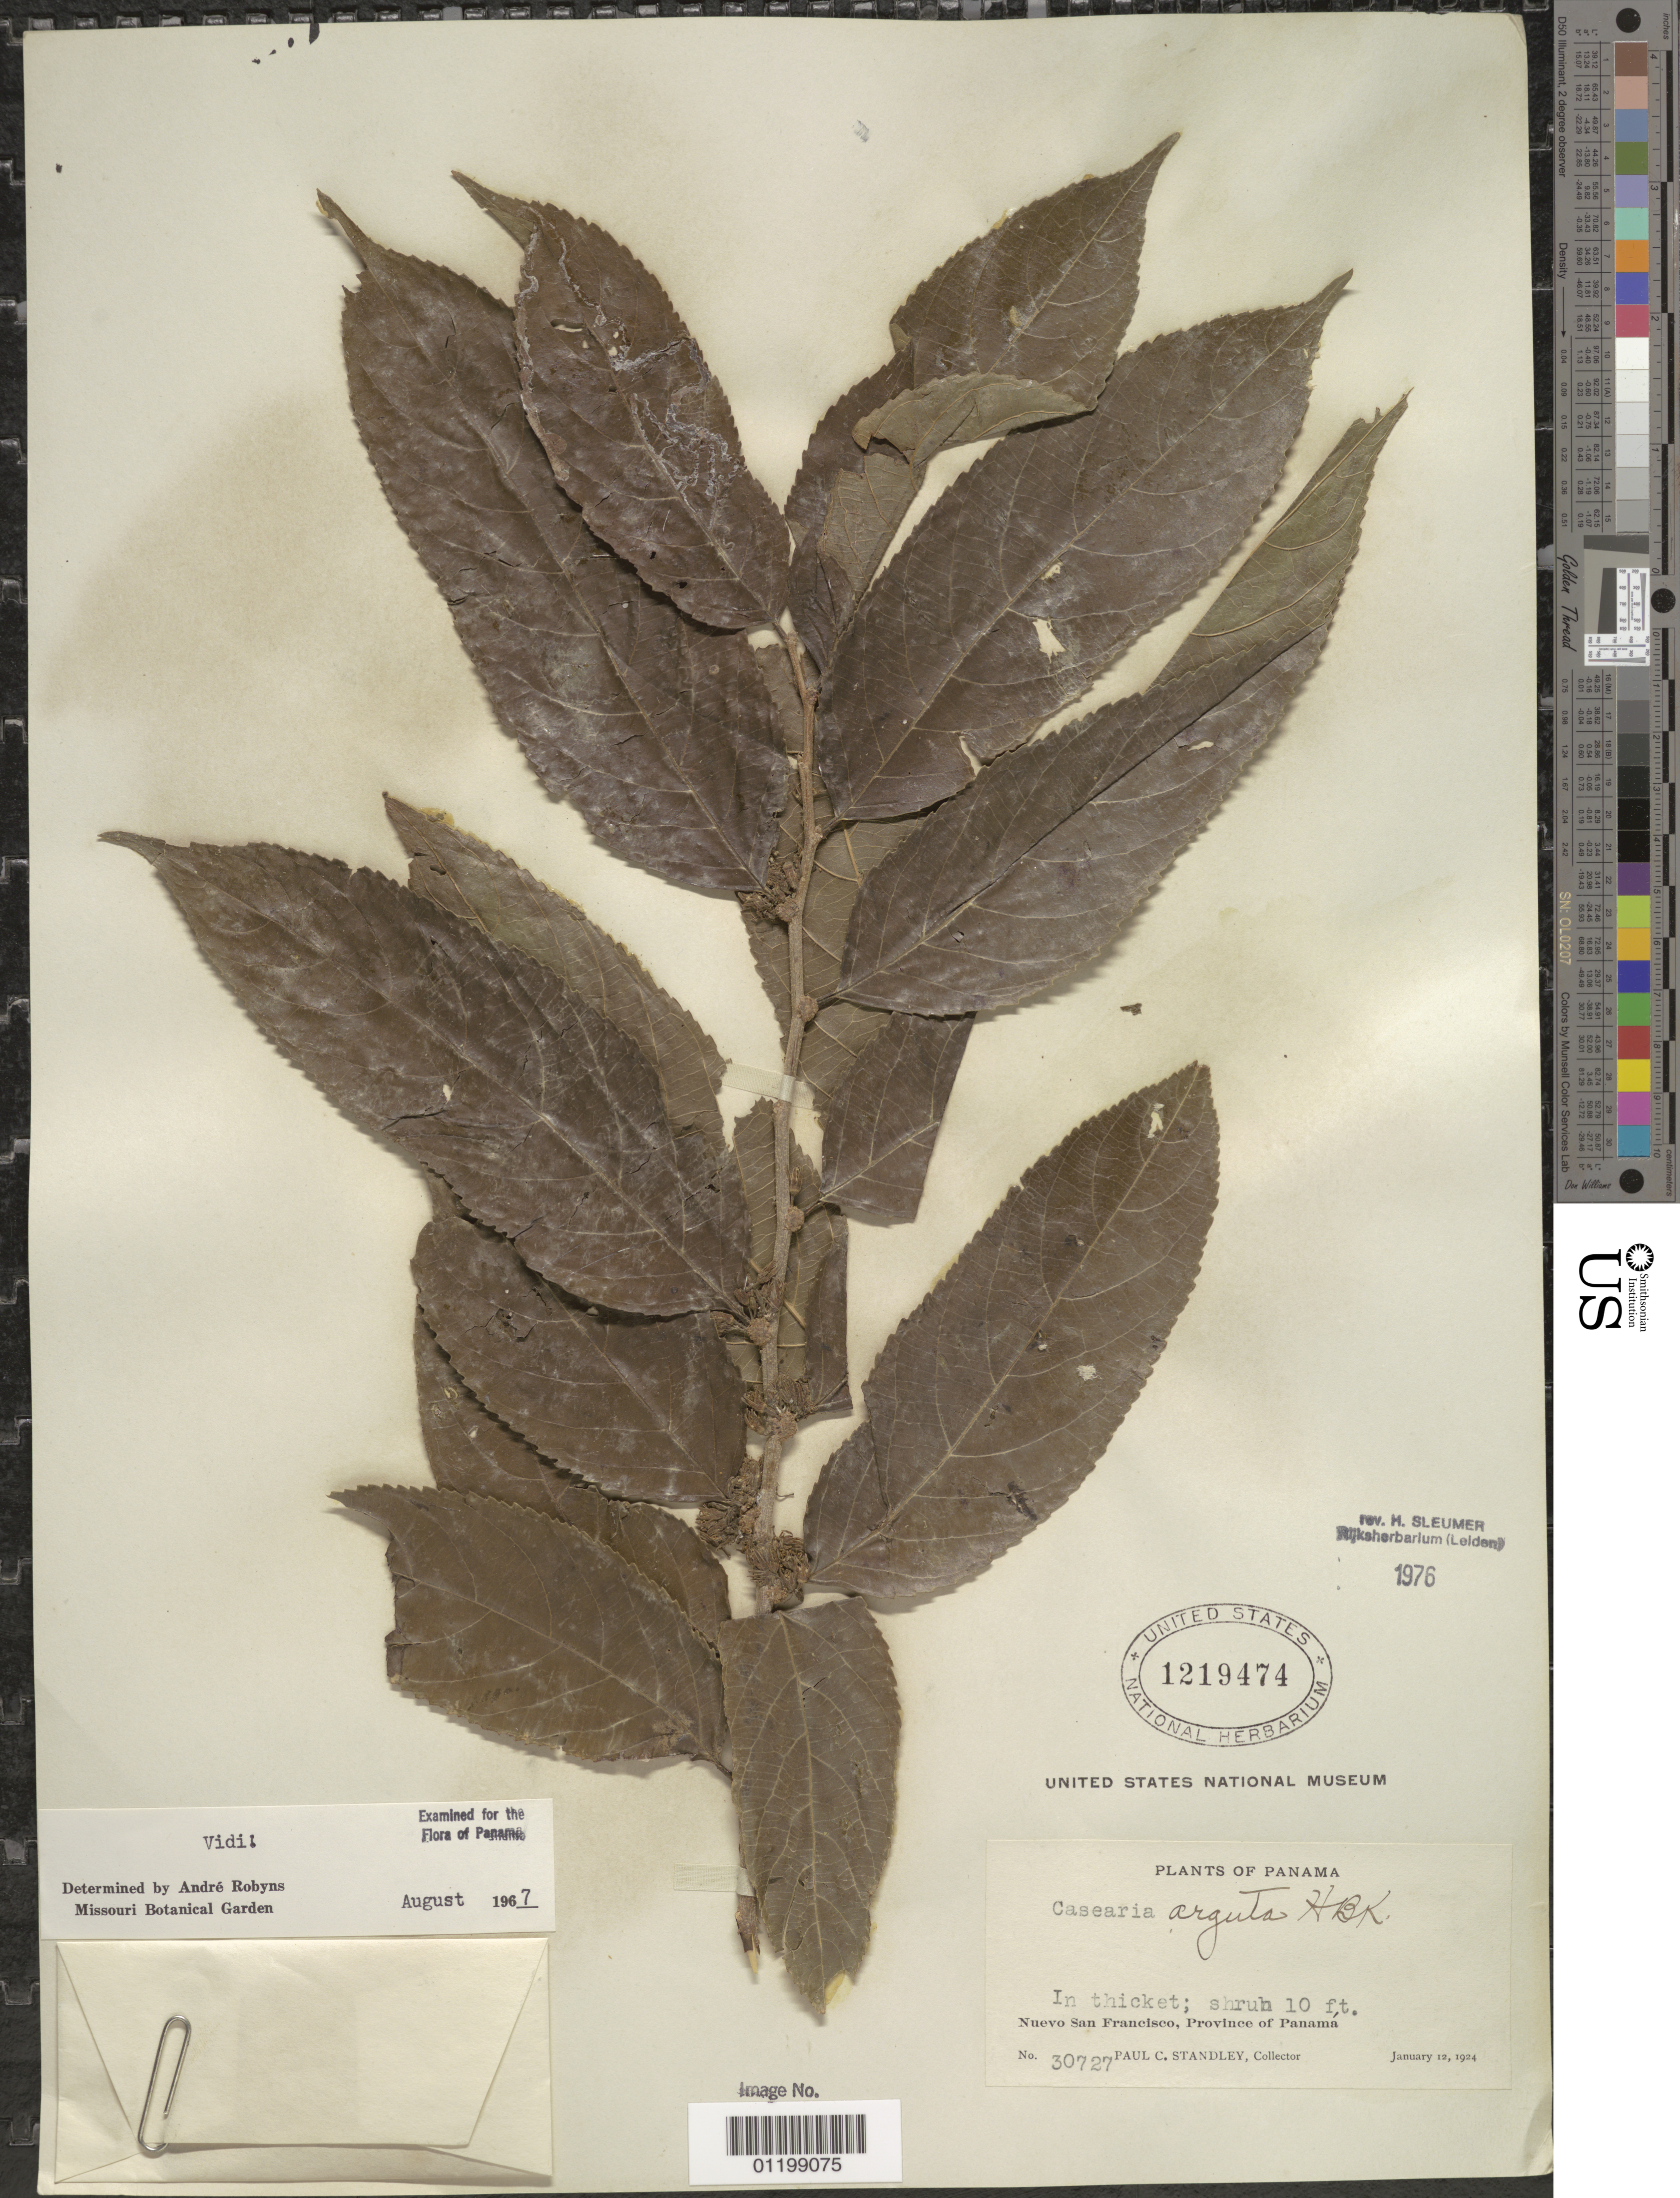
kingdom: Plantae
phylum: Tracheophyta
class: Magnoliopsida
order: Malpighiales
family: Salicaceae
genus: Casearia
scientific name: Casearia arguta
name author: Kunth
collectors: P. C. Standley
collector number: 30727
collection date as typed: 12 Jan 1924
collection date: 1924-01-12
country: Panama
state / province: Panamá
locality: Nuevo San Francisco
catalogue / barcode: US 1219474